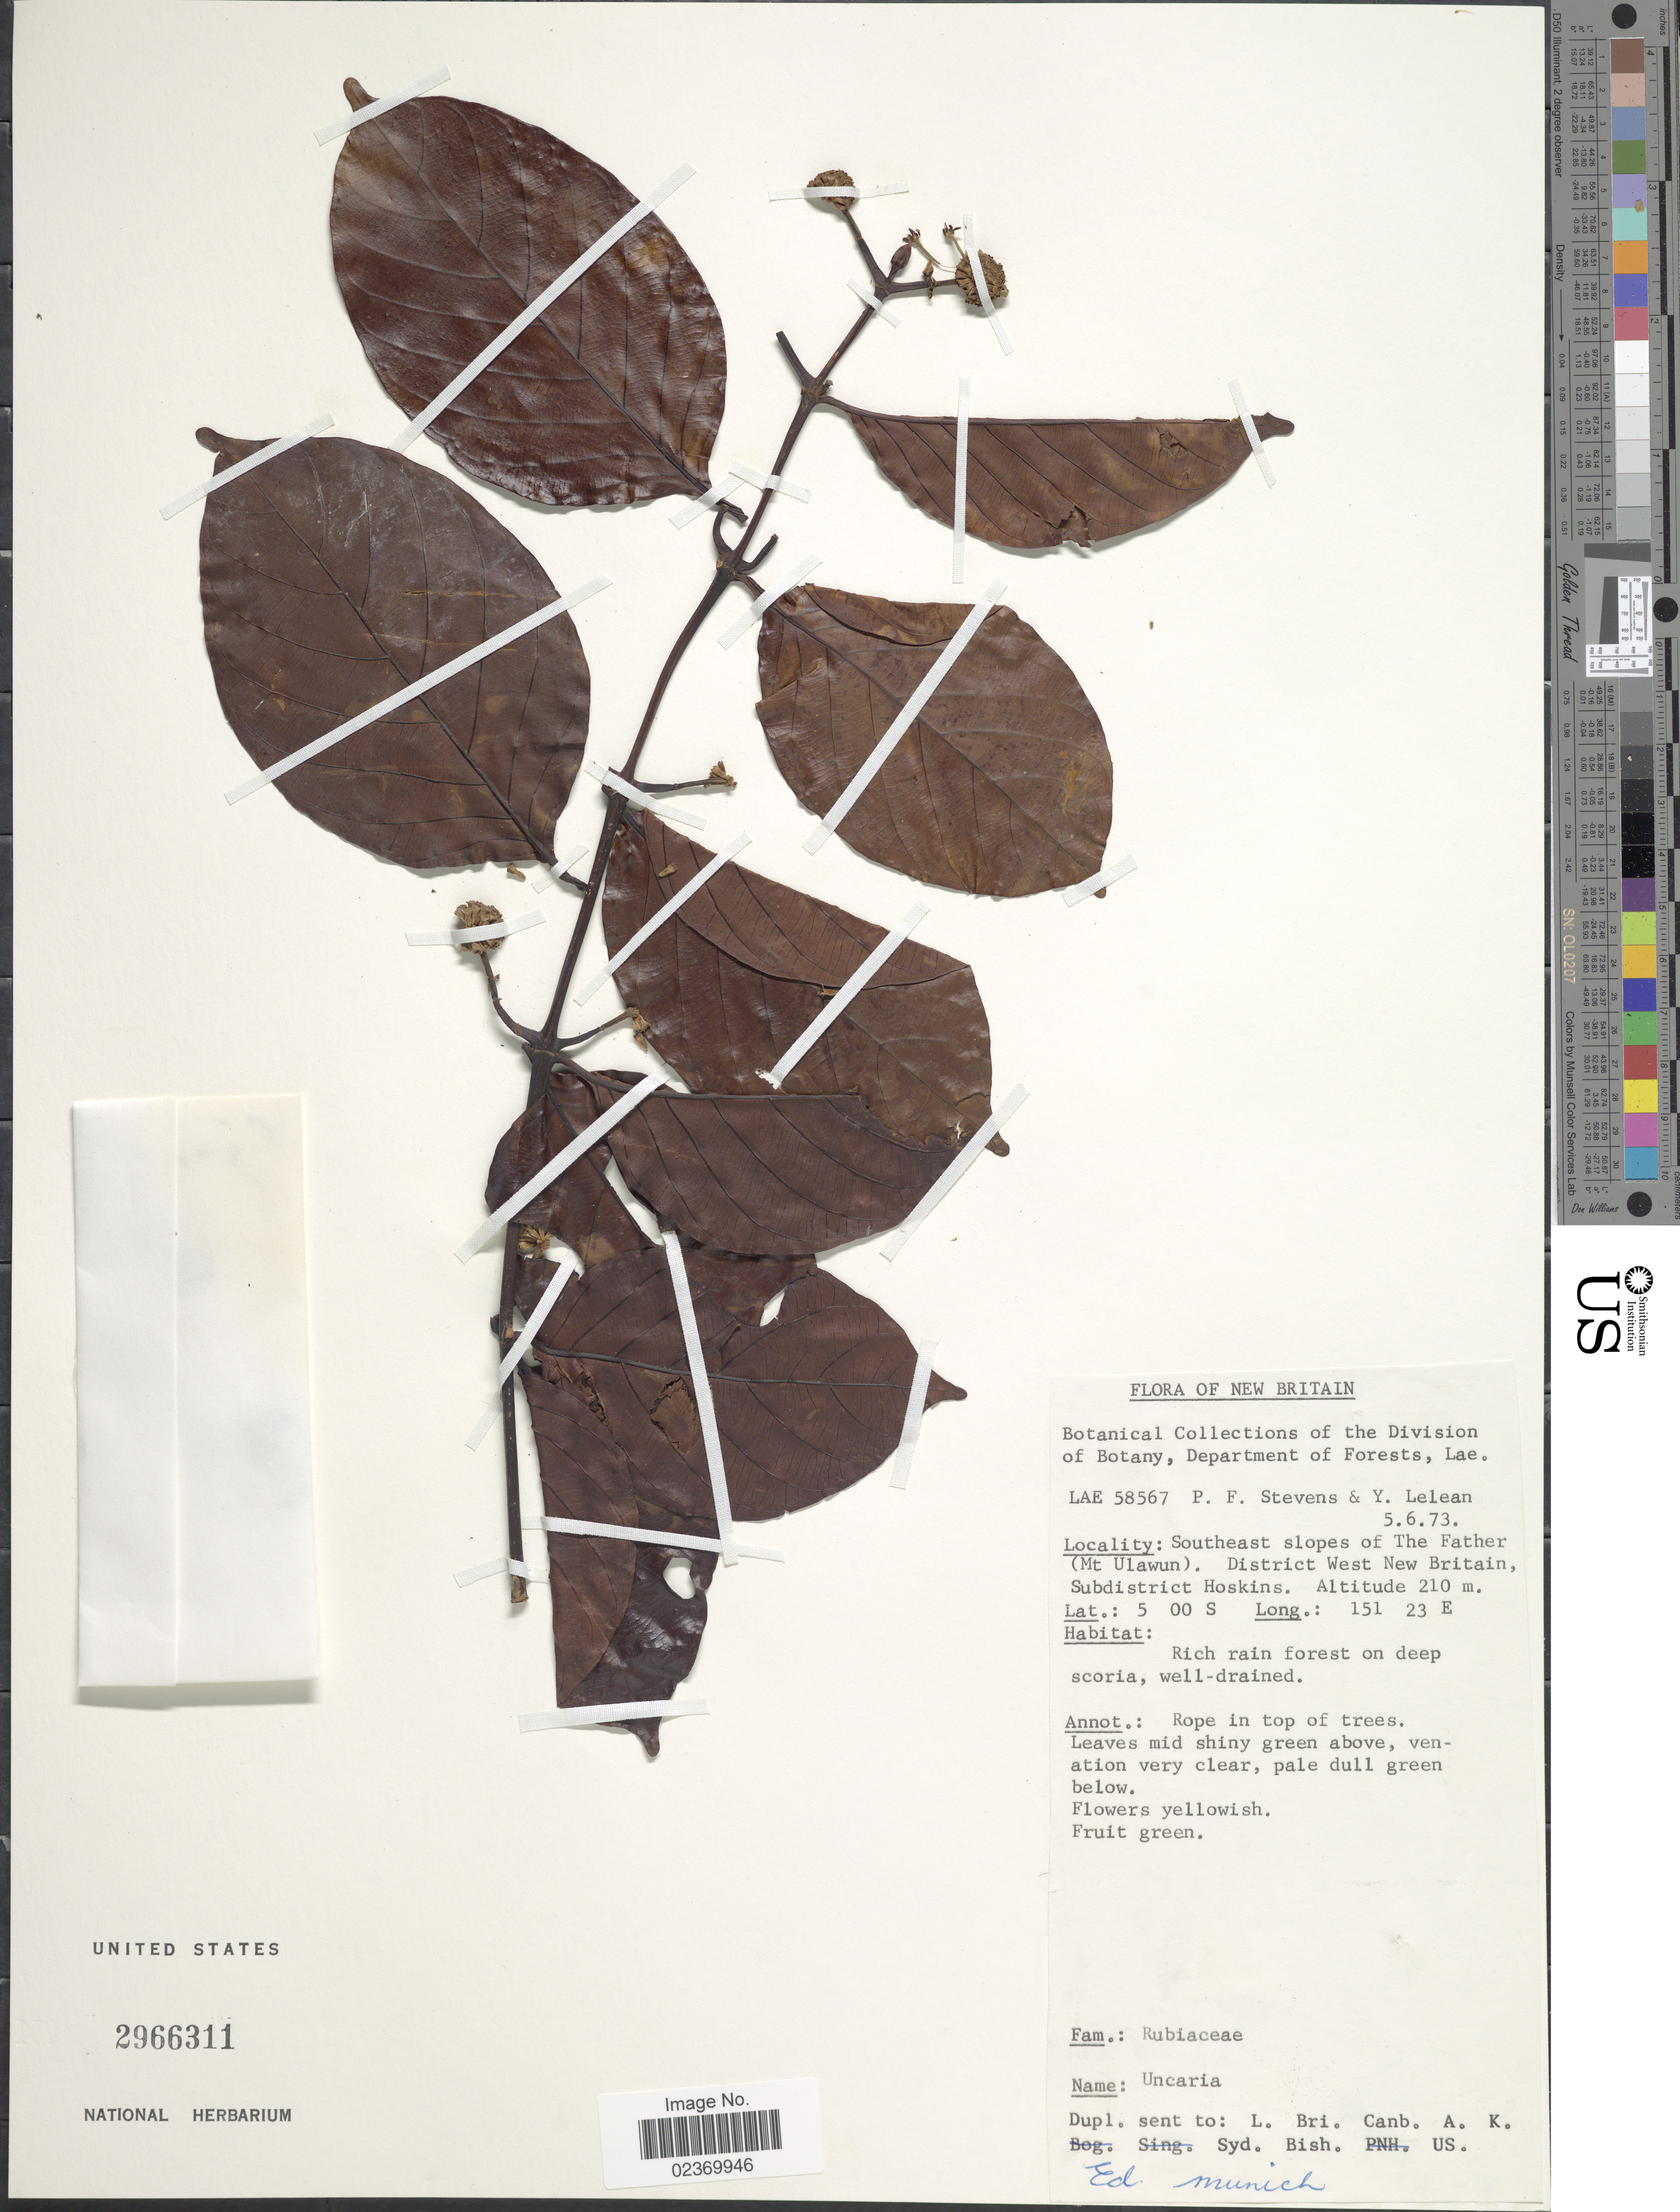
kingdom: Plantae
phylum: Tracheophyta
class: Magnoliopsida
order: Gentianales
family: Rubiaceae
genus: Uncaria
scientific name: Uncaria sp.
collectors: P. F. Stevens & Y. Lelean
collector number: LAE 58567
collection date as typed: Transcribed d/m/y: 5/6/73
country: Papua New Guinea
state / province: West New Britain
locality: New Britiain, Southeast slopes of The Father (Mt Ulawun). District West New Britiain, Subdistrict Hoskins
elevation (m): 210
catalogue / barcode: US 2966311